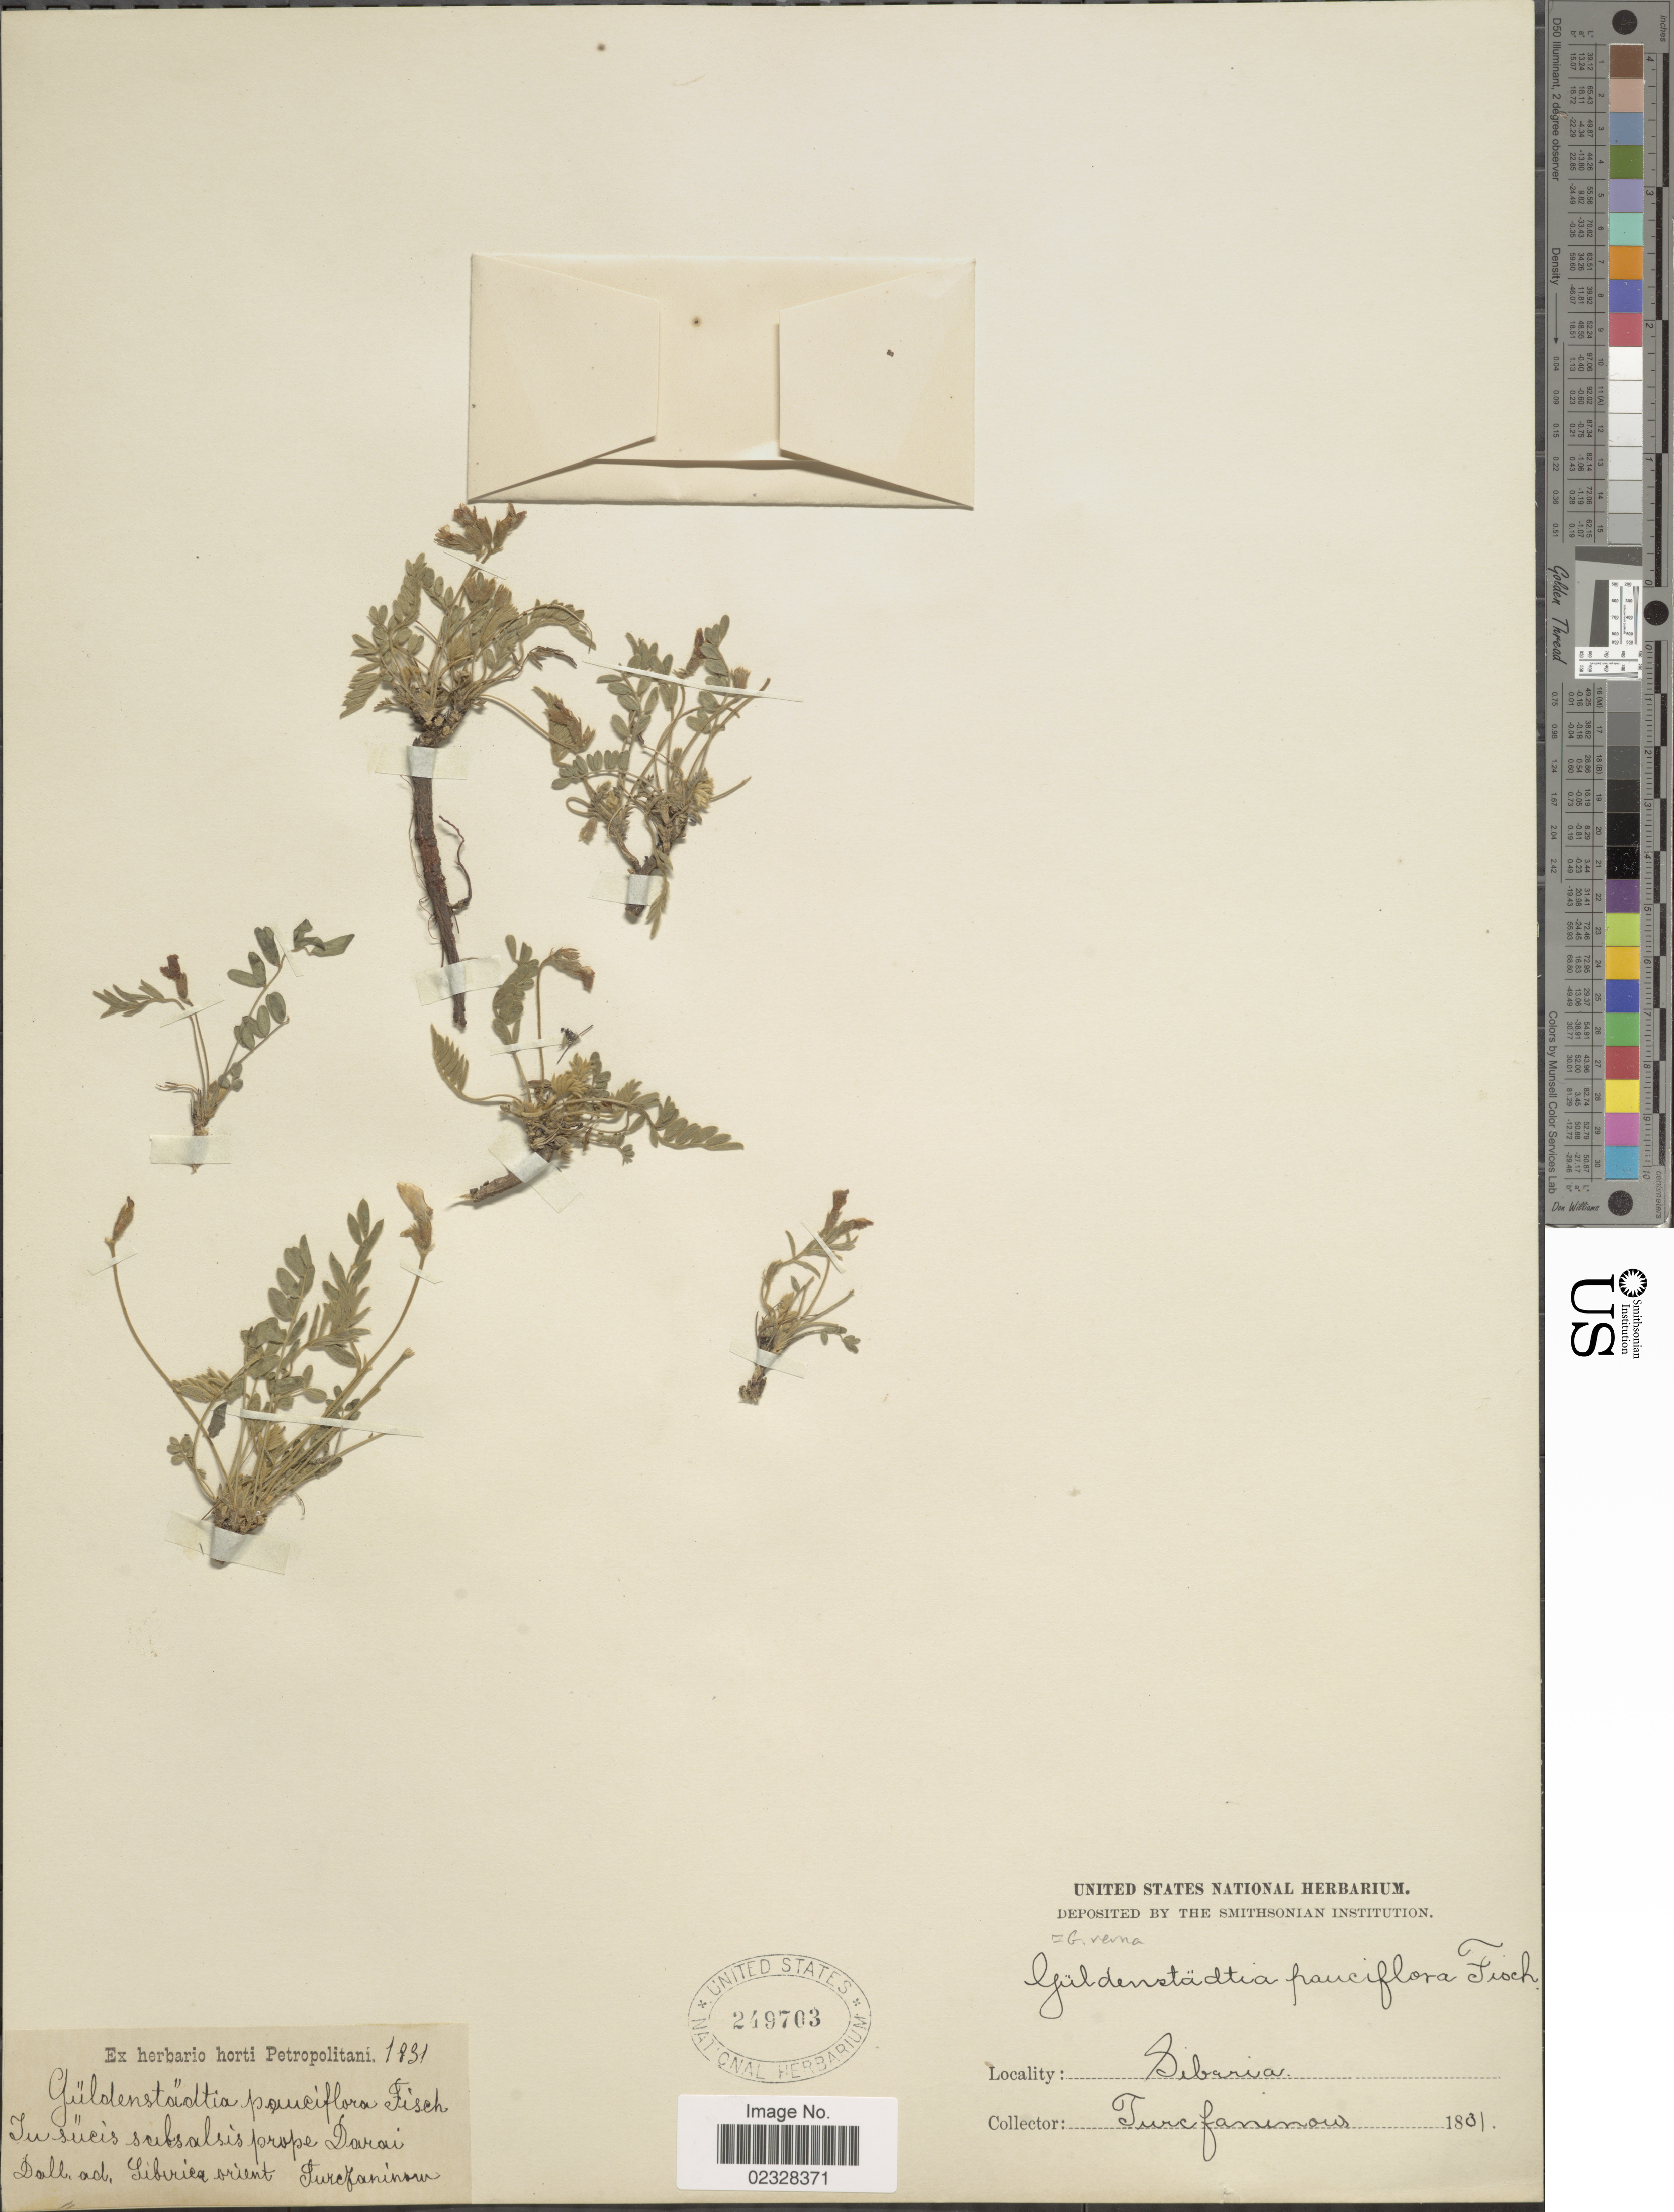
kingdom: Plantae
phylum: Tracheophyta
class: Magnoliopsida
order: Fabales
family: Fabaceae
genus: Gueldenstaedtia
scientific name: Gueldenstaedtia verna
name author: (Georgi) Boriss.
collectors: Turczaninov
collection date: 1831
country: Russian Federation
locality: Insucis subsalsis prope Darai, Dall. ad. Siberia orient.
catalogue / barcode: US 249703